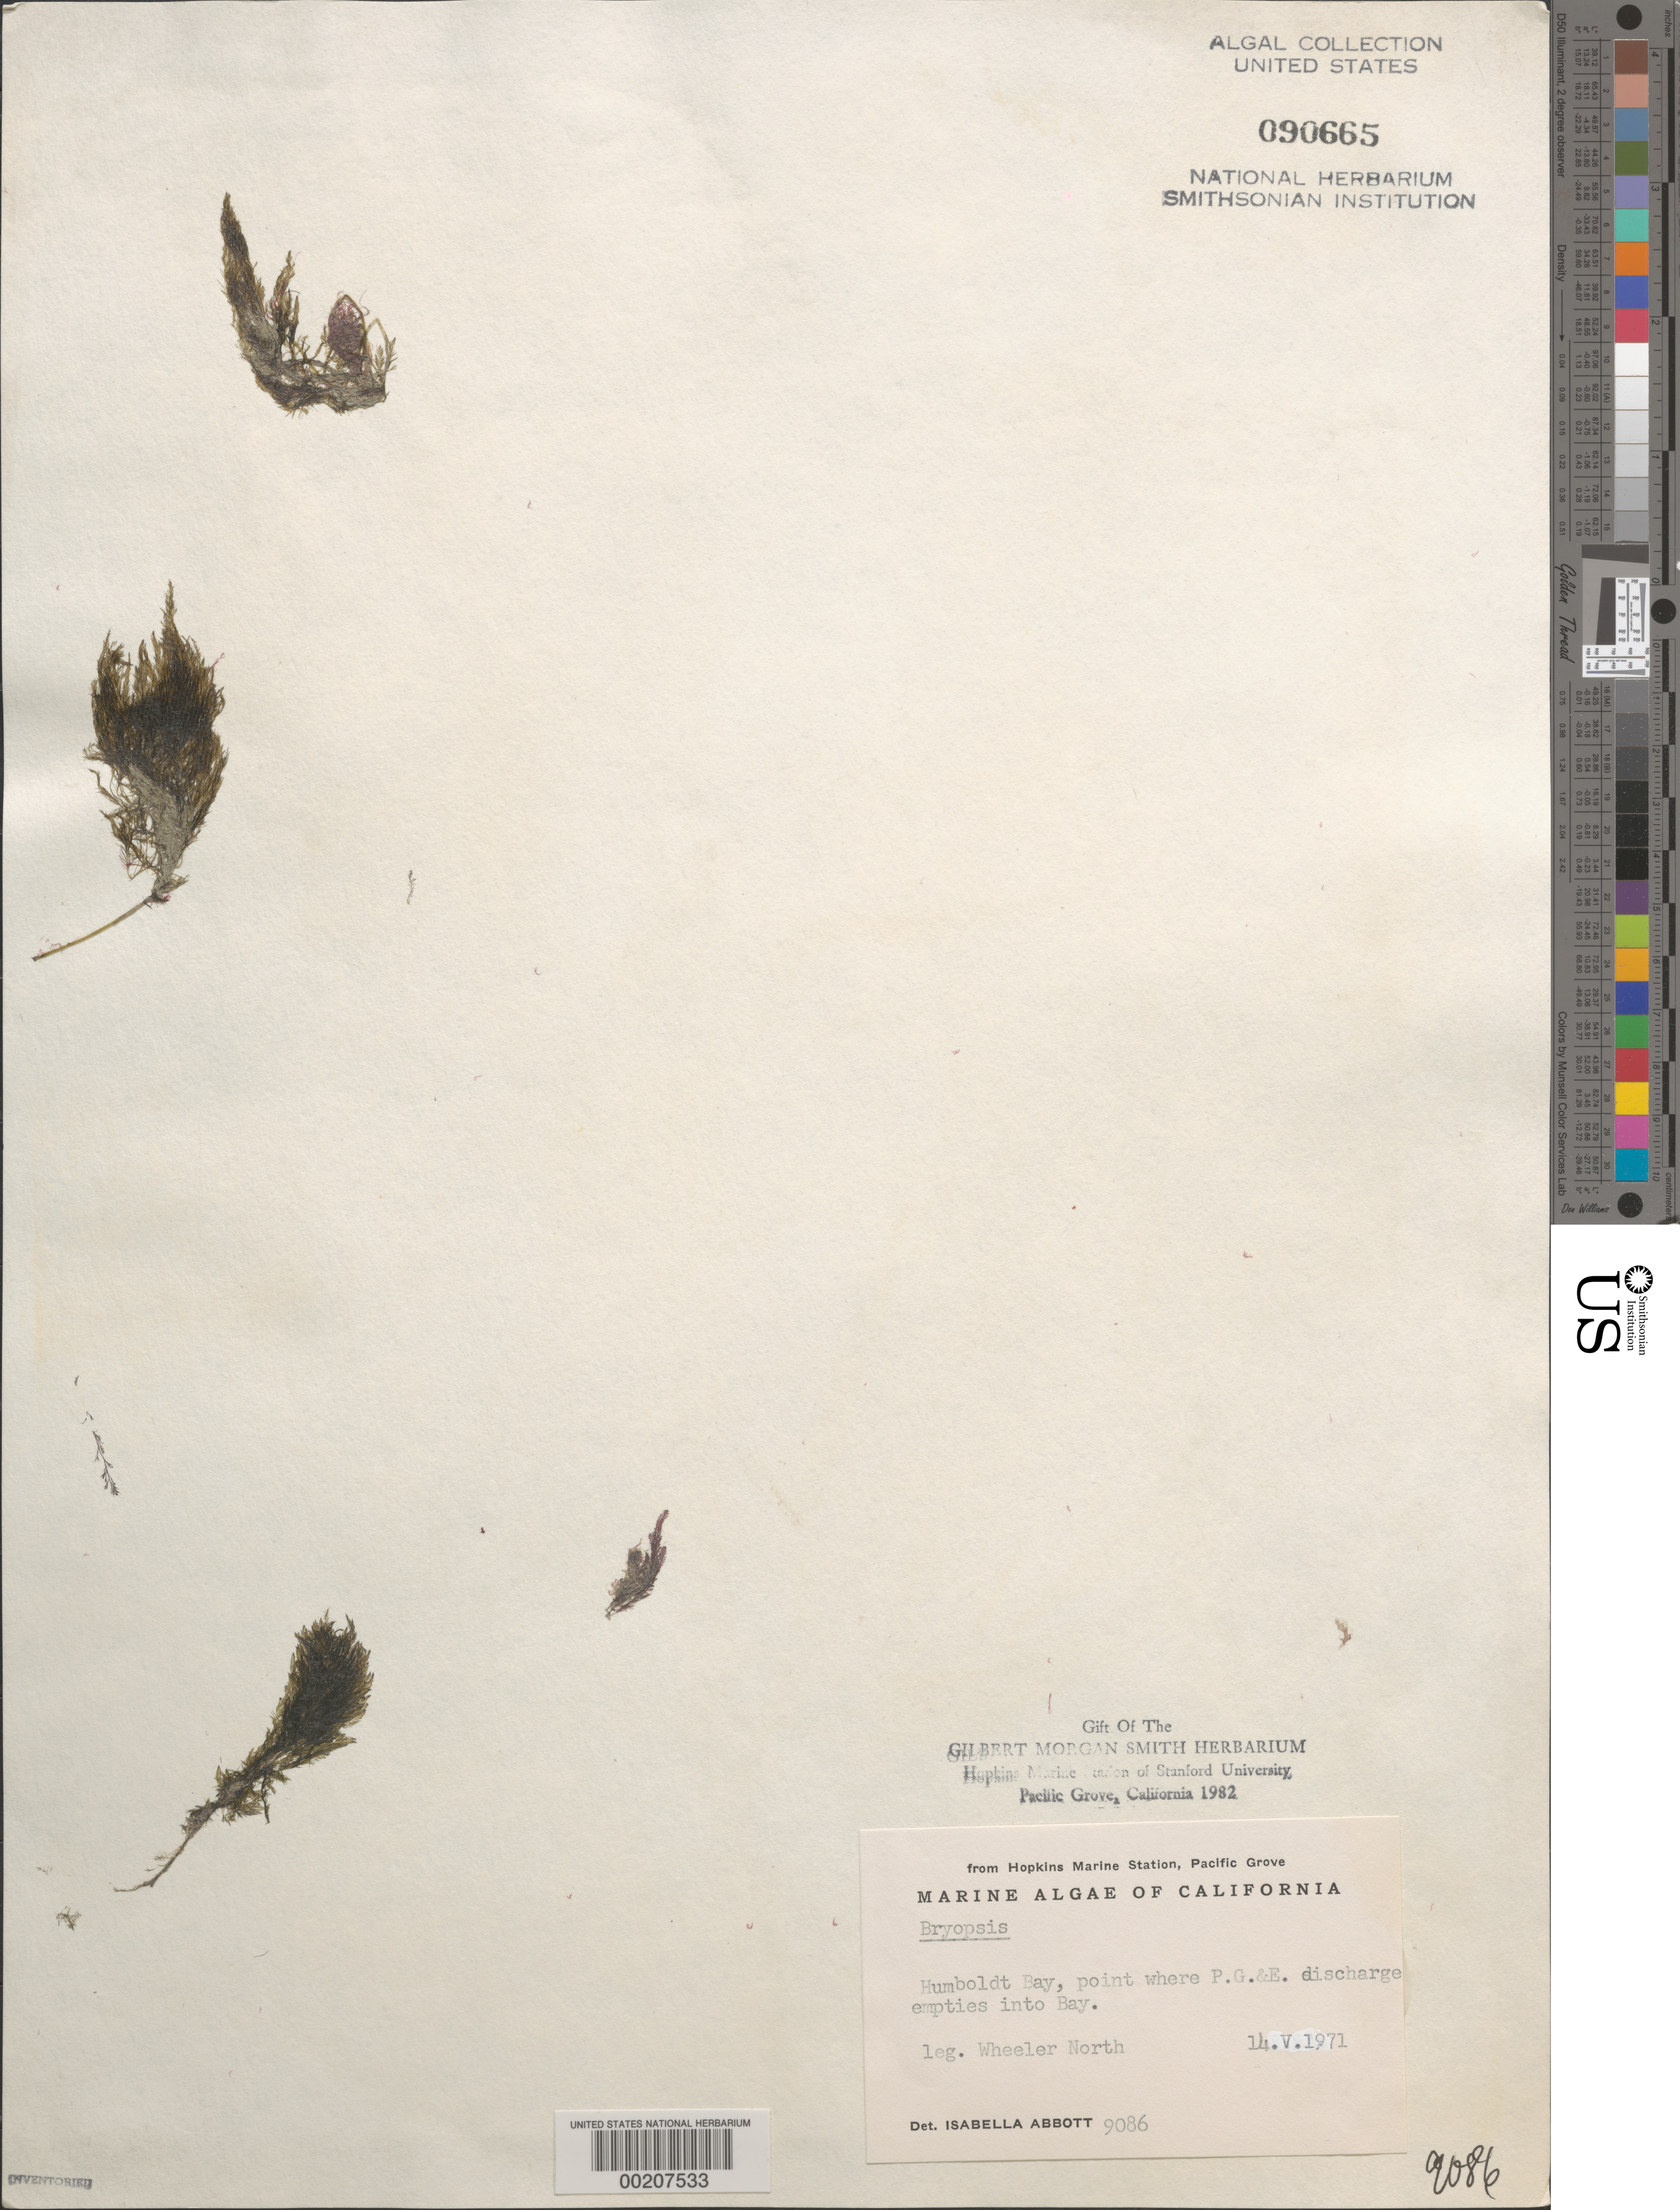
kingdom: Plantae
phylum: Chlorophyta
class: Ulvophyceae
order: Bryopsidales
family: Bryopsidaceae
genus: Bryopsis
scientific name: Bryopsis sp.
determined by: Abbott, Isabella A.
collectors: W. North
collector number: IAA 9086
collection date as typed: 14 May 1971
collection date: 1971-05-14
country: United States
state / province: California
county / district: Humboldt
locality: Humboldt Bay, PG & E discharge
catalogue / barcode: US 90665